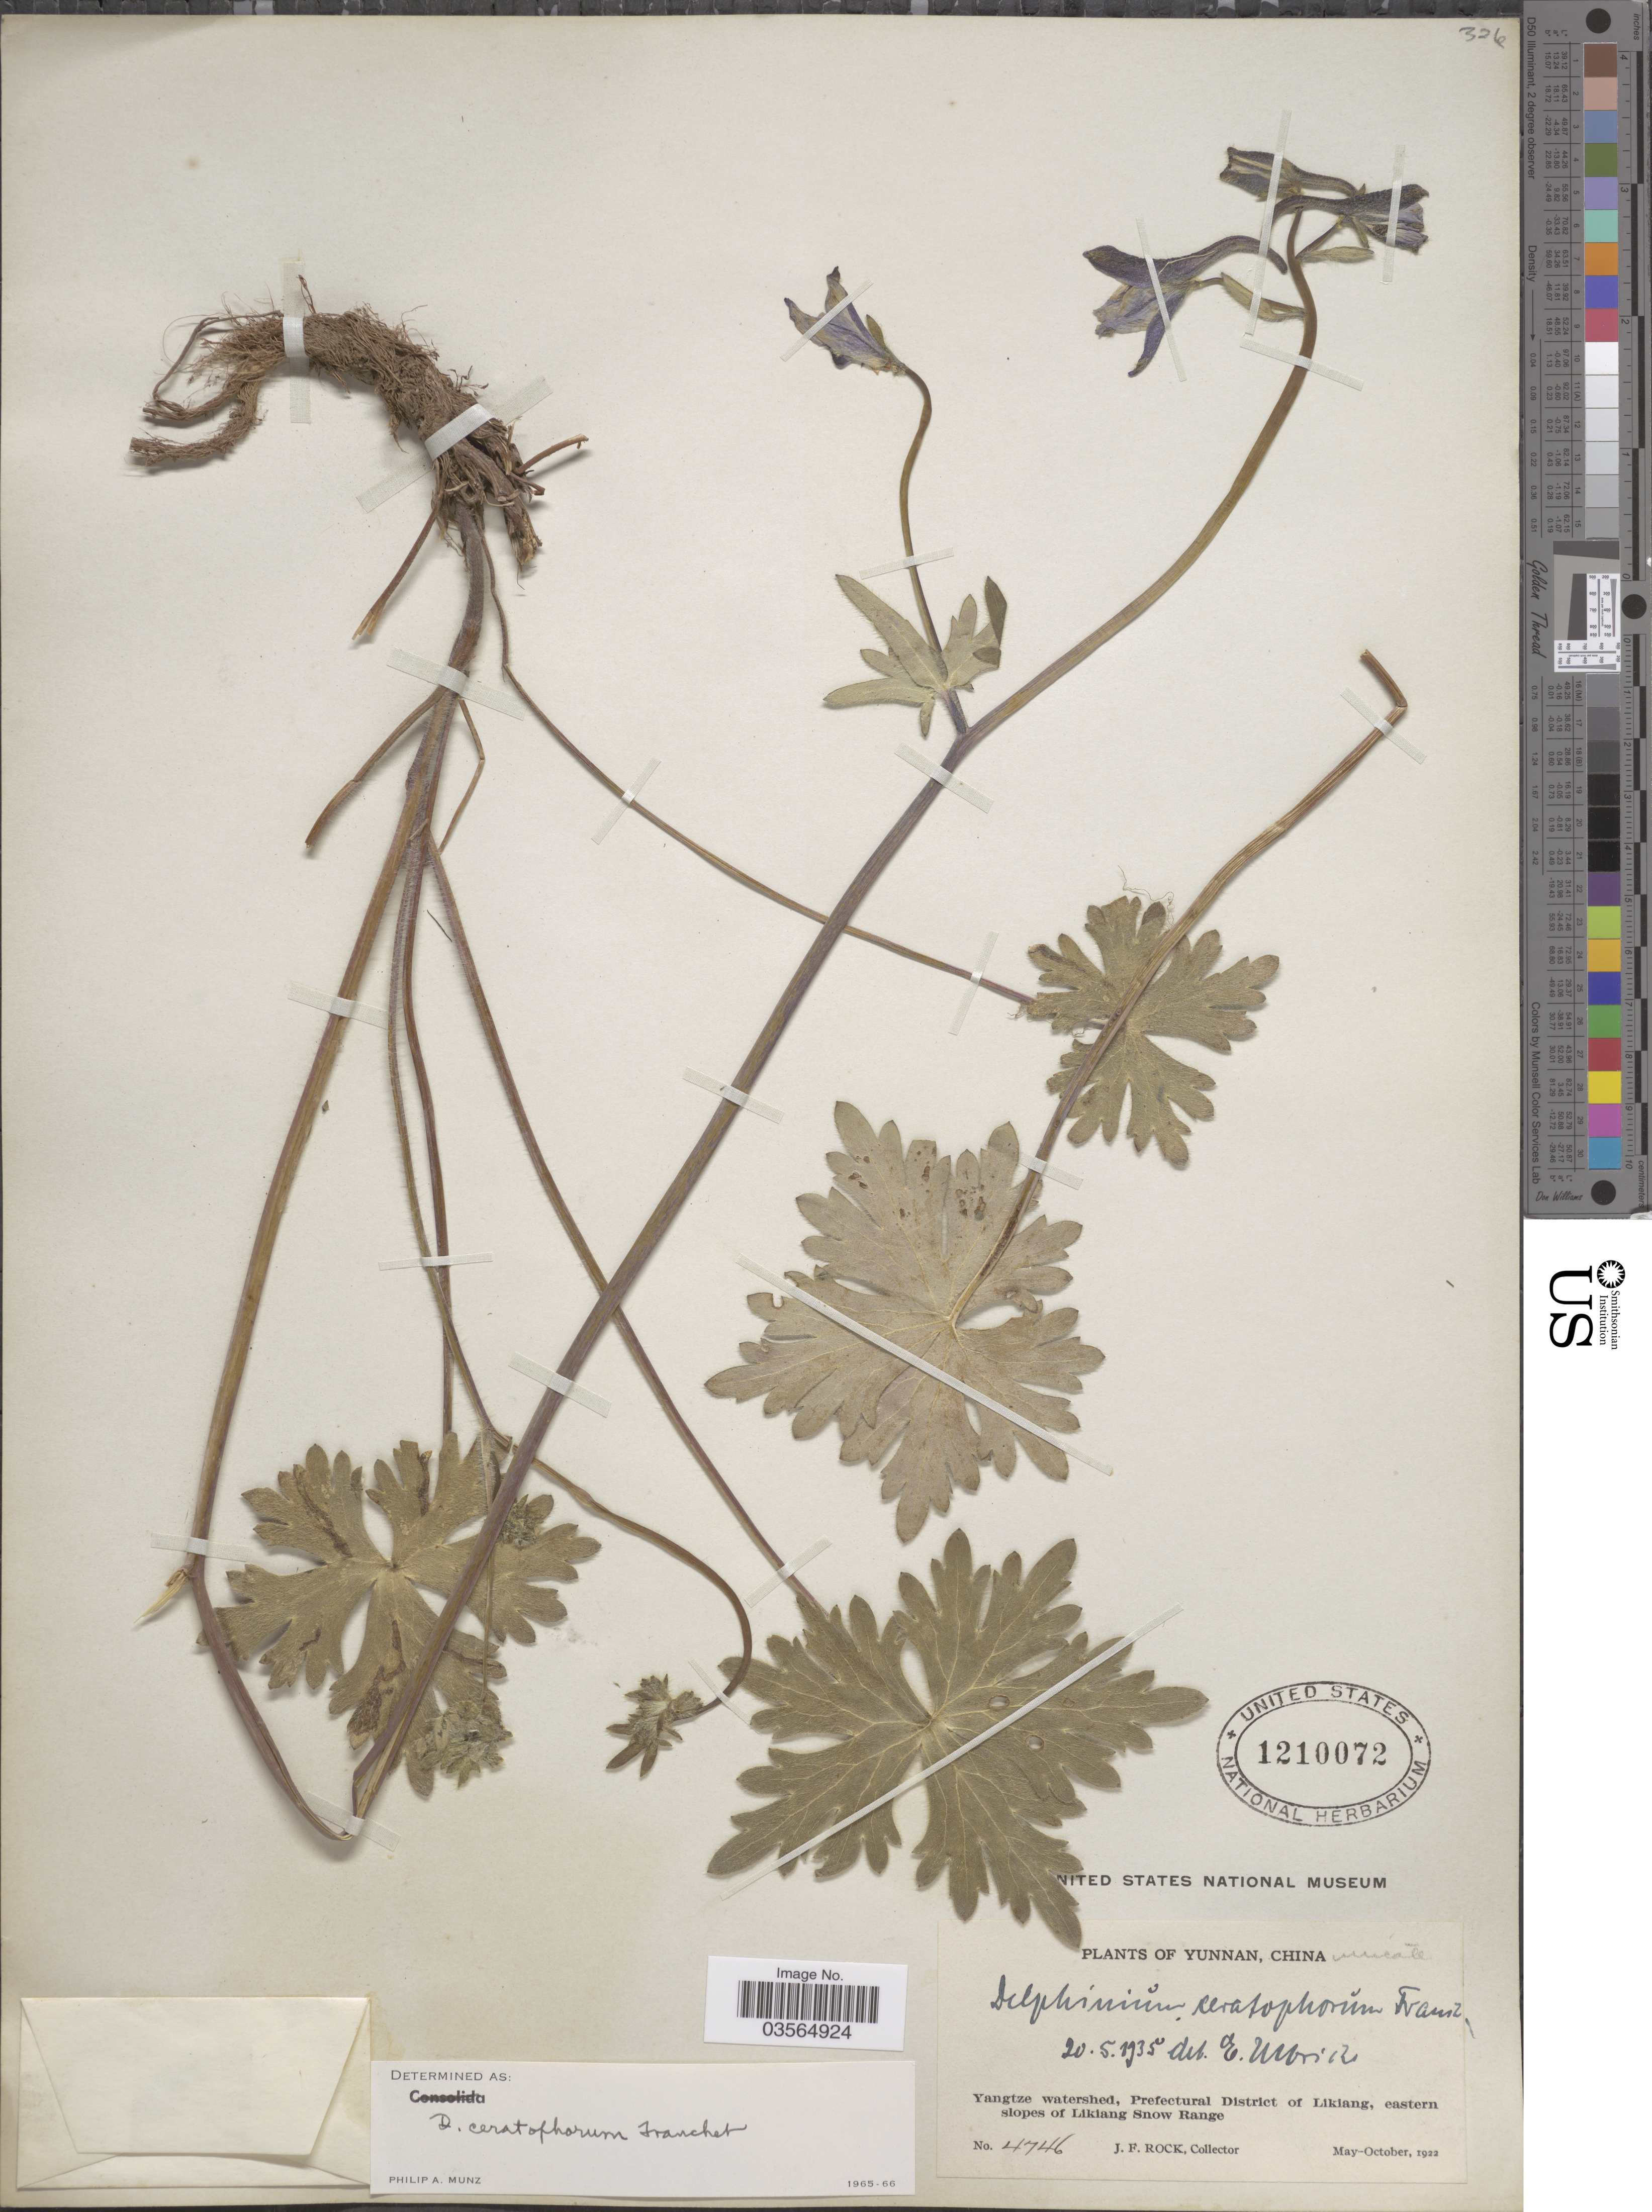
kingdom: Plantae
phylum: Tracheophyta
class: Magnoliopsida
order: Ranunculales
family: Ranunculaceae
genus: Delphinium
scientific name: Delphinium ceratophorum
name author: Franch.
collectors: J. Rock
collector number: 4746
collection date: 1922-05/1922-10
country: China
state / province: Yunnan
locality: Yangtze watershed, Prefectural District of Likiang, eastern slopes of Likiang Snow Range.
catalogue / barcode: US 1210072